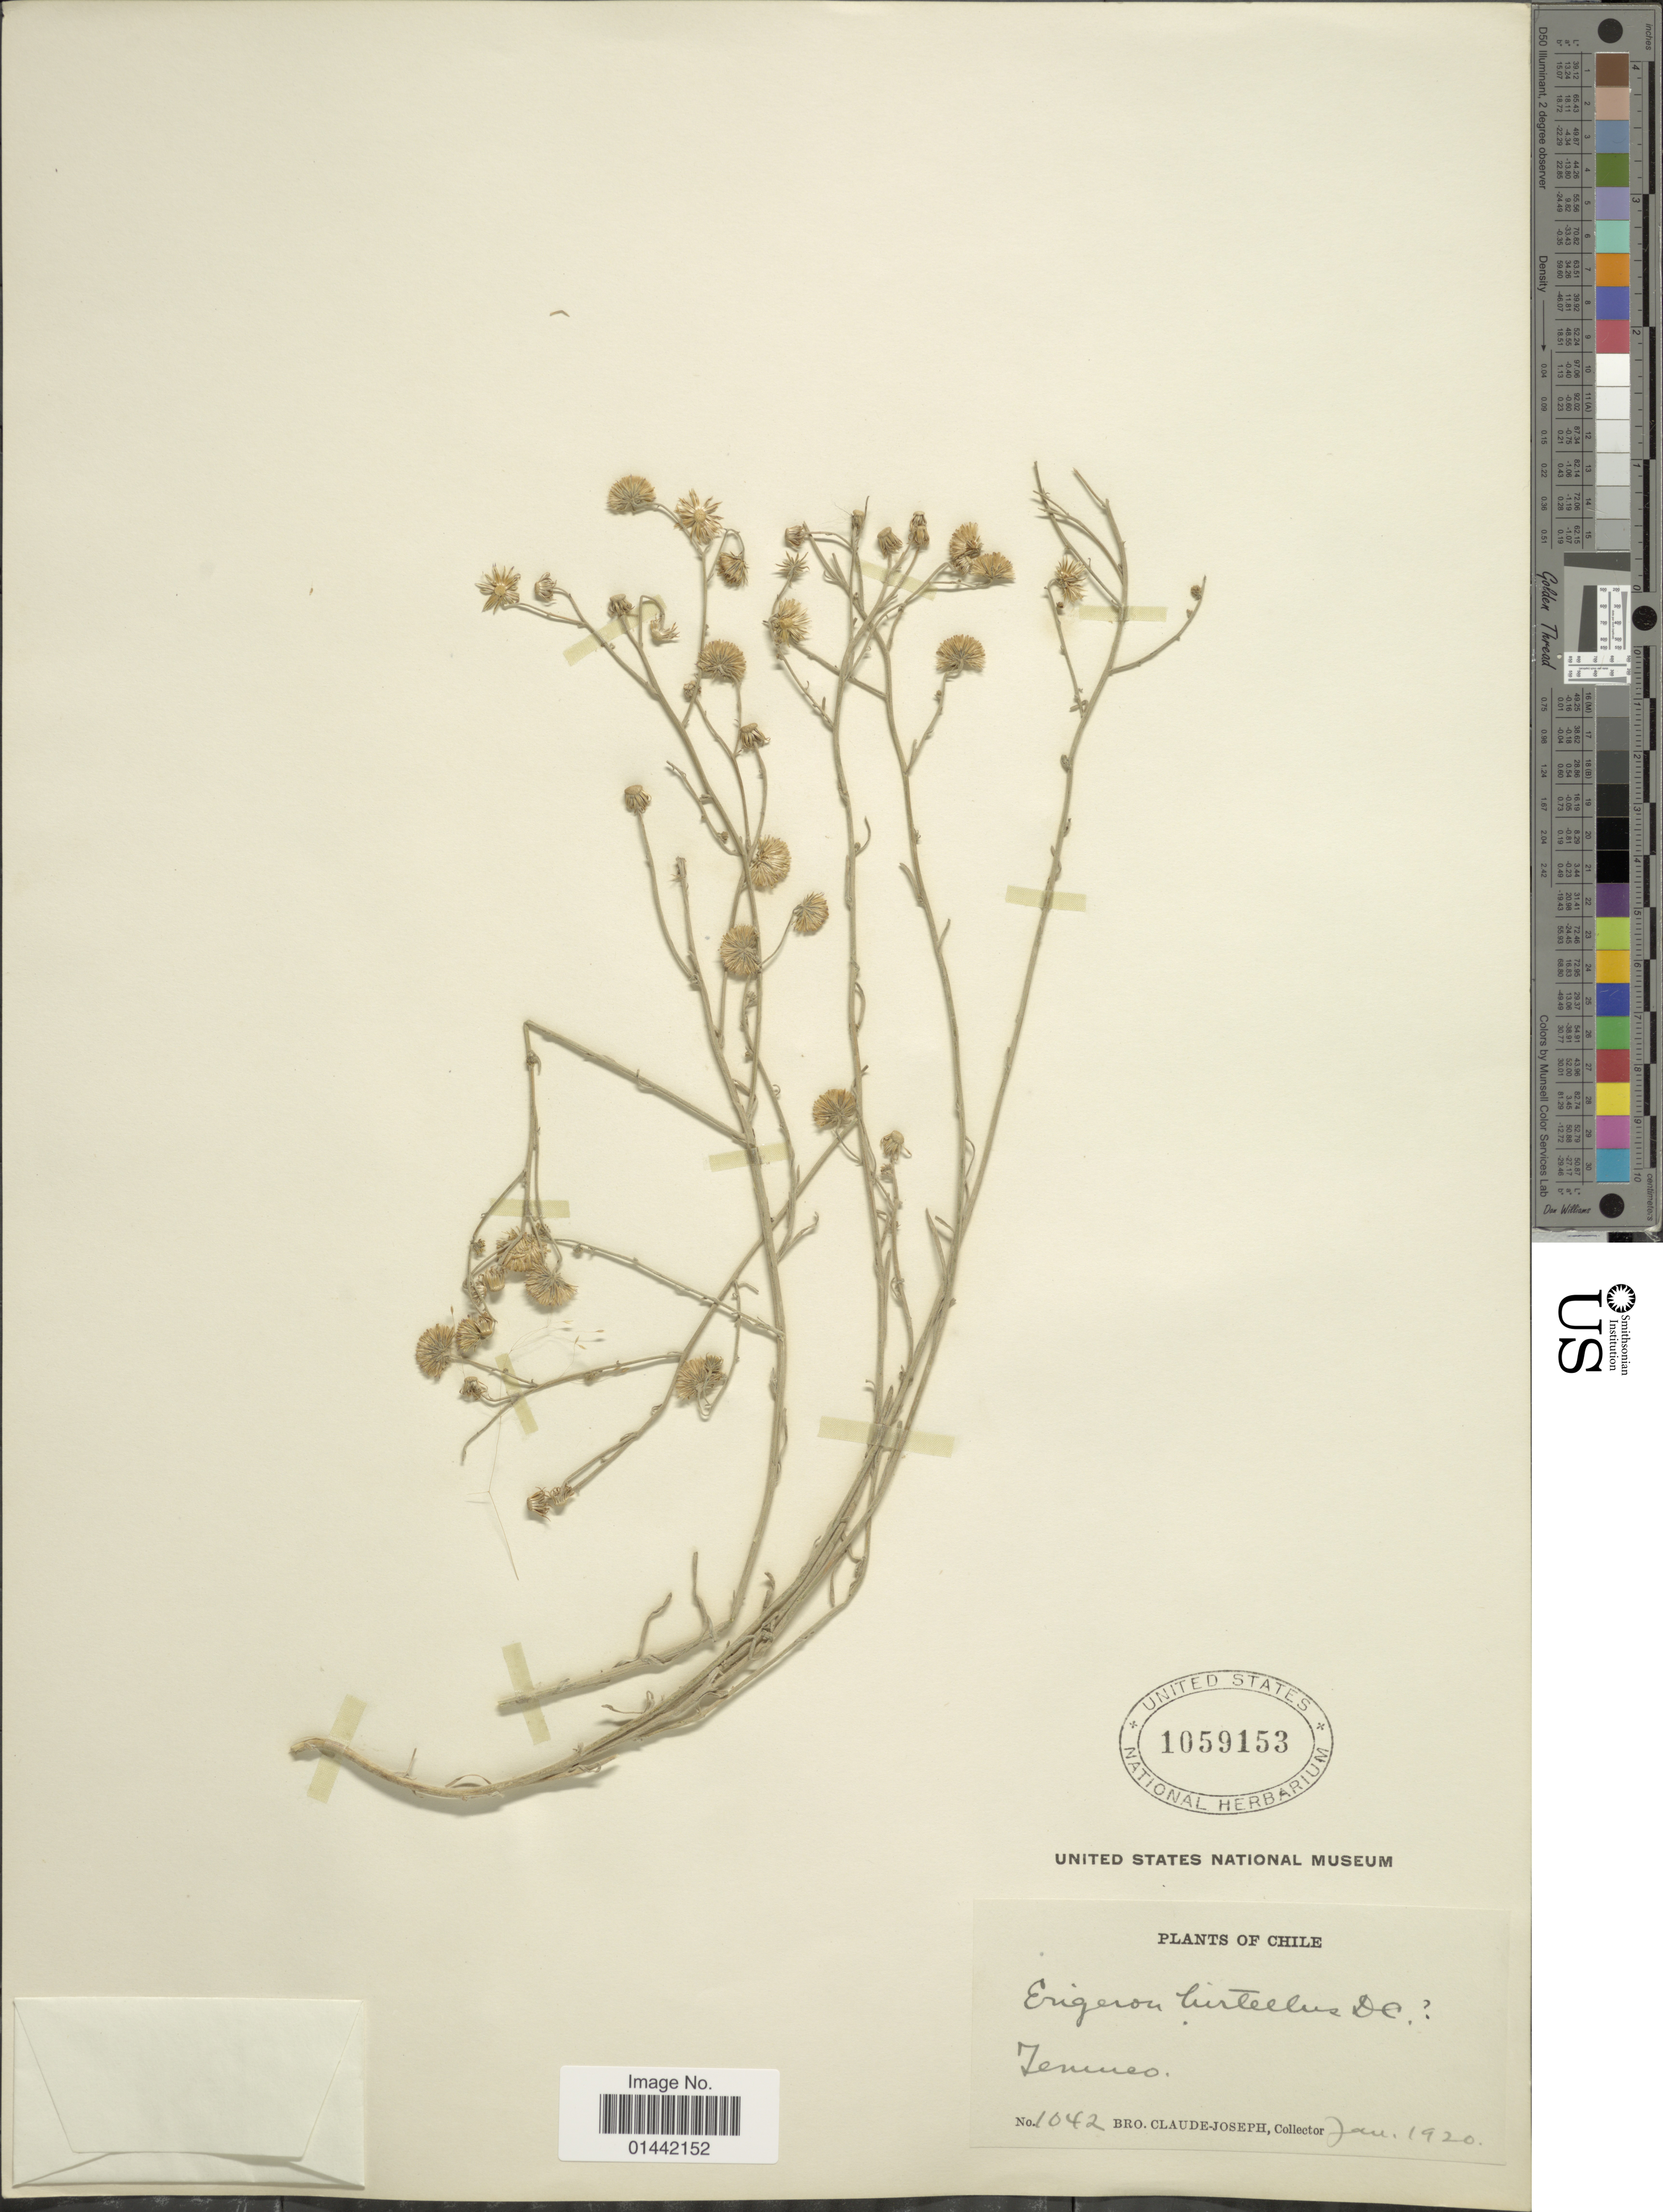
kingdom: Plantae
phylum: Tracheophyta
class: Magnoliopsida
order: Asterales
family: Asteraceae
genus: Erigeron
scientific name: Erigeron hirtellus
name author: DC.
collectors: Bro. Claude-Joseph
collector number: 1042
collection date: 1920-01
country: Chile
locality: Temuco.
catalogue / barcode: US 1059153